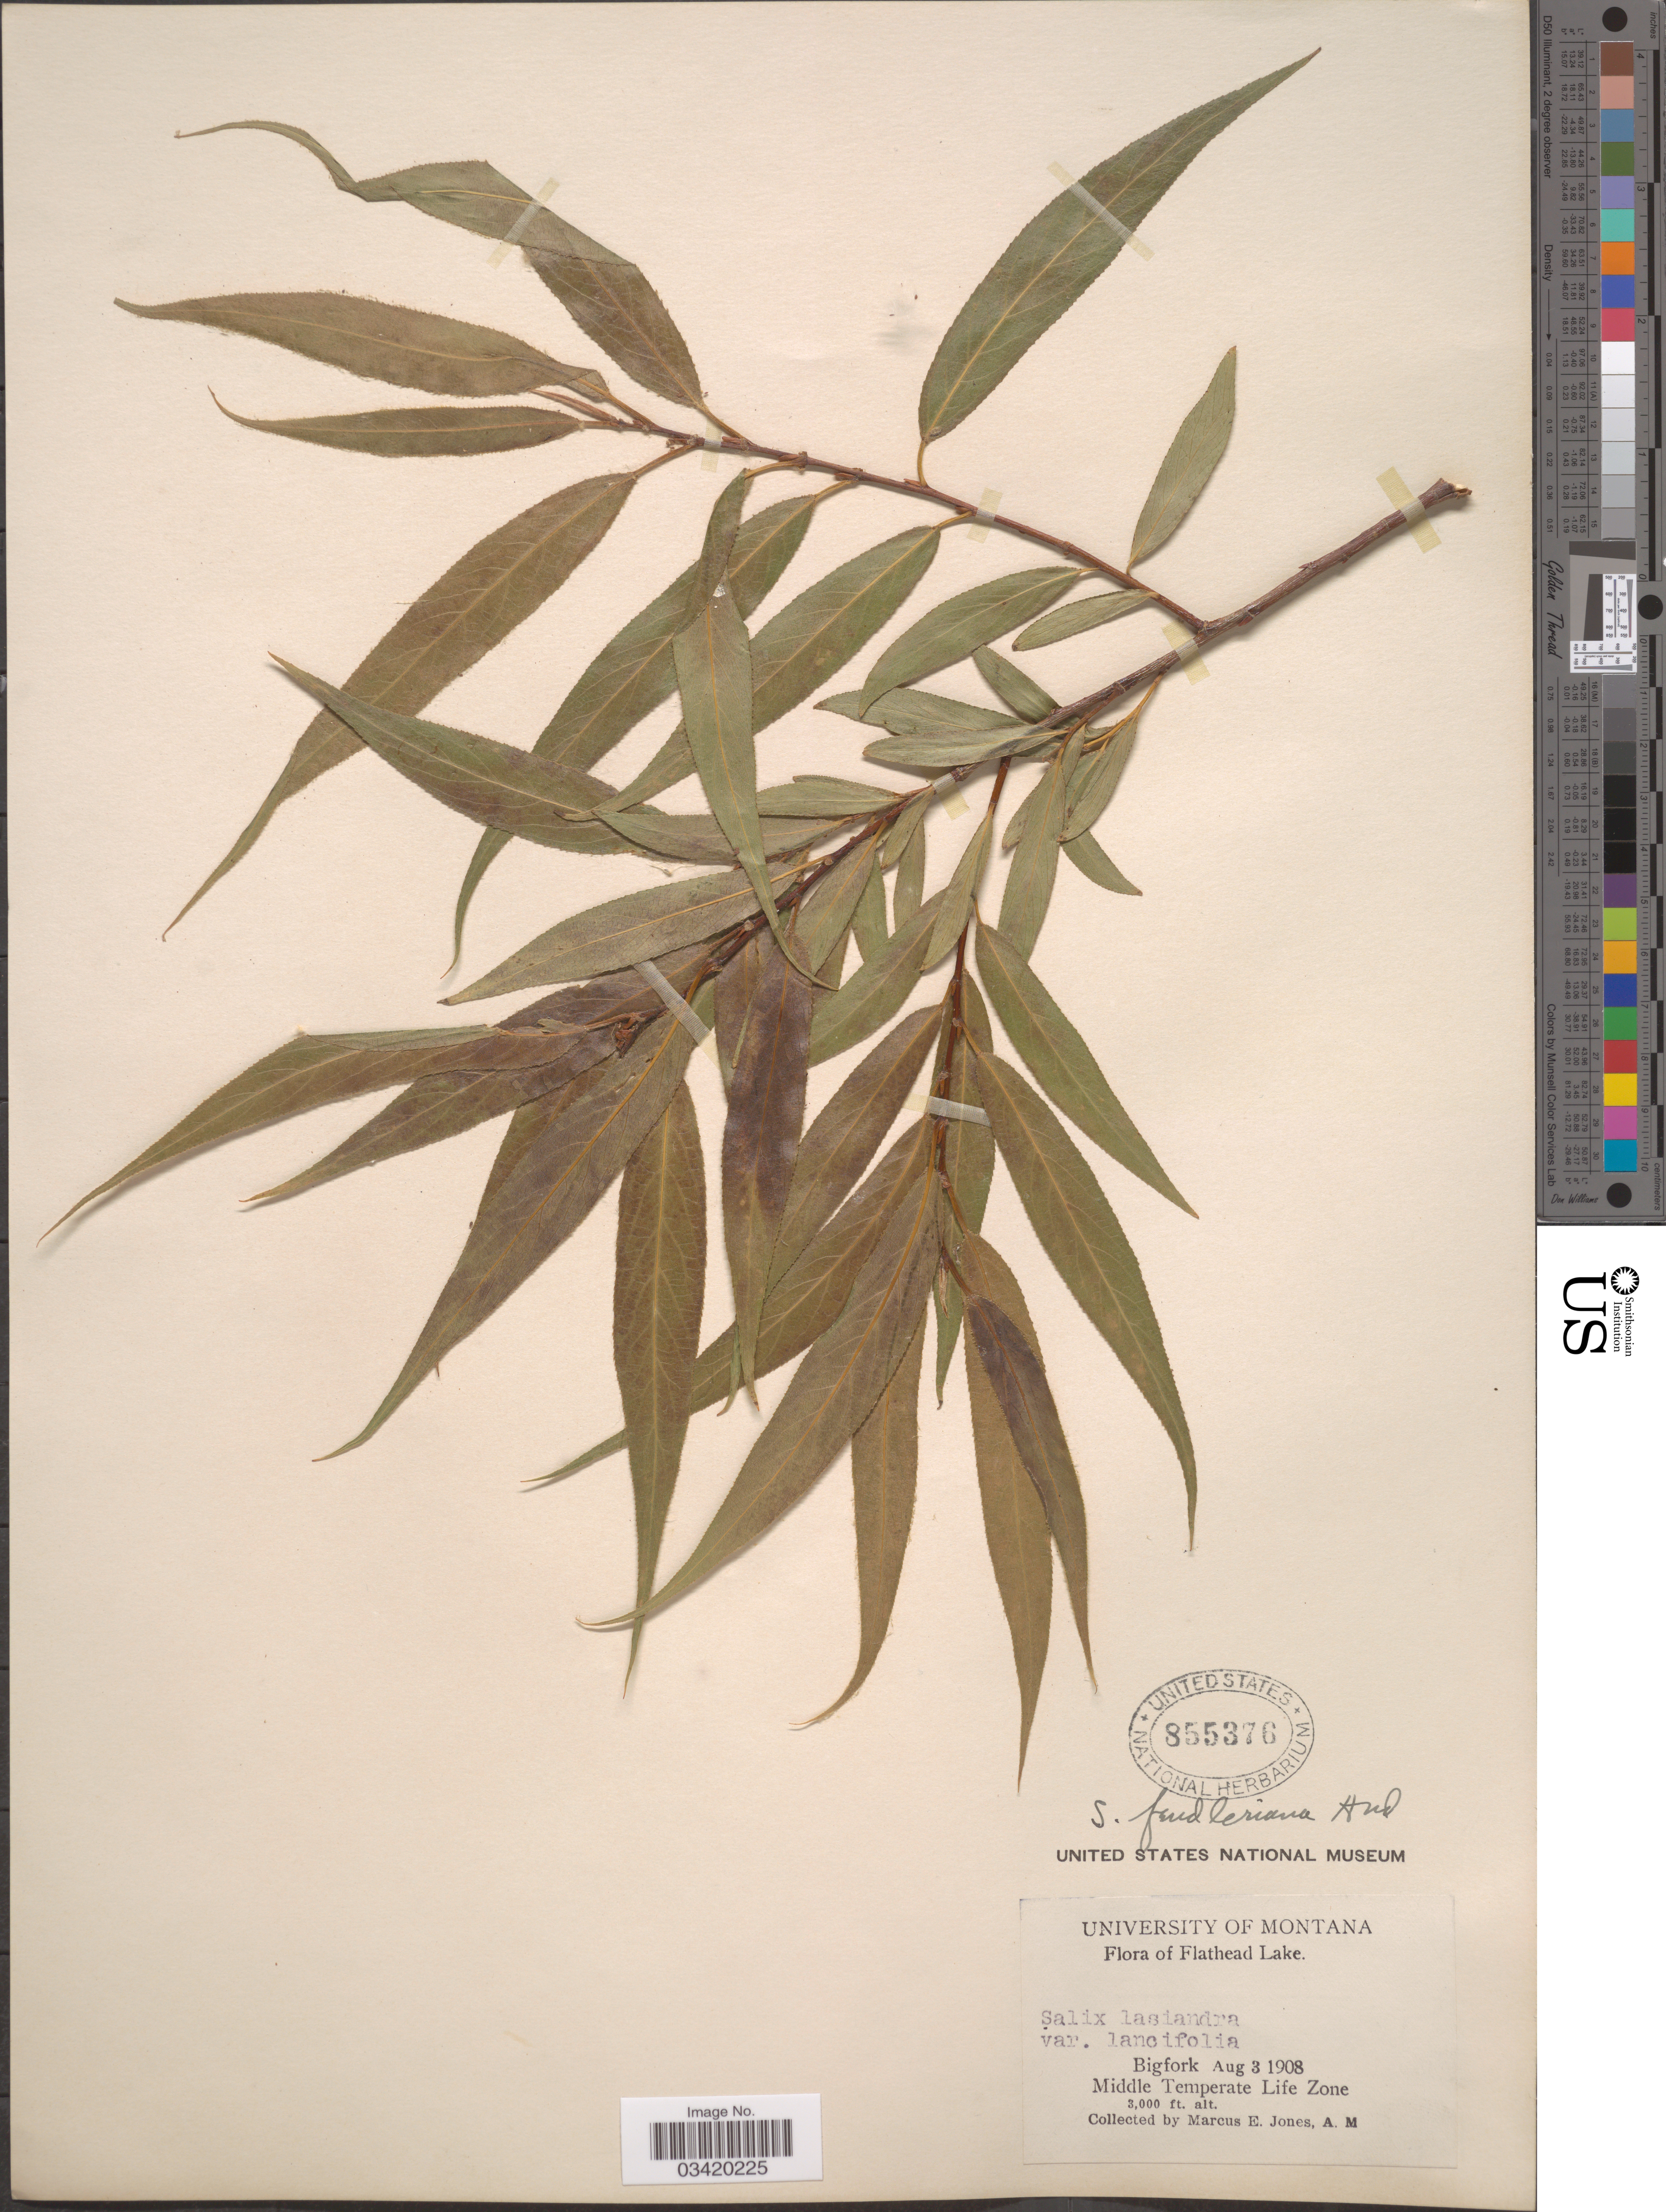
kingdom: Plantae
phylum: Tracheophyta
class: Magnoliopsida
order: Malpighiales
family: Salicaceae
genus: Salix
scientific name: Salix fendleriana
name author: Andersson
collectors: M. E. Jones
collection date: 1908-08-03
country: United States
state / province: Montana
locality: Flathead Lake. Bigfork. Middle Temperate Life Zone.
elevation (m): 914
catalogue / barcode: US 855376